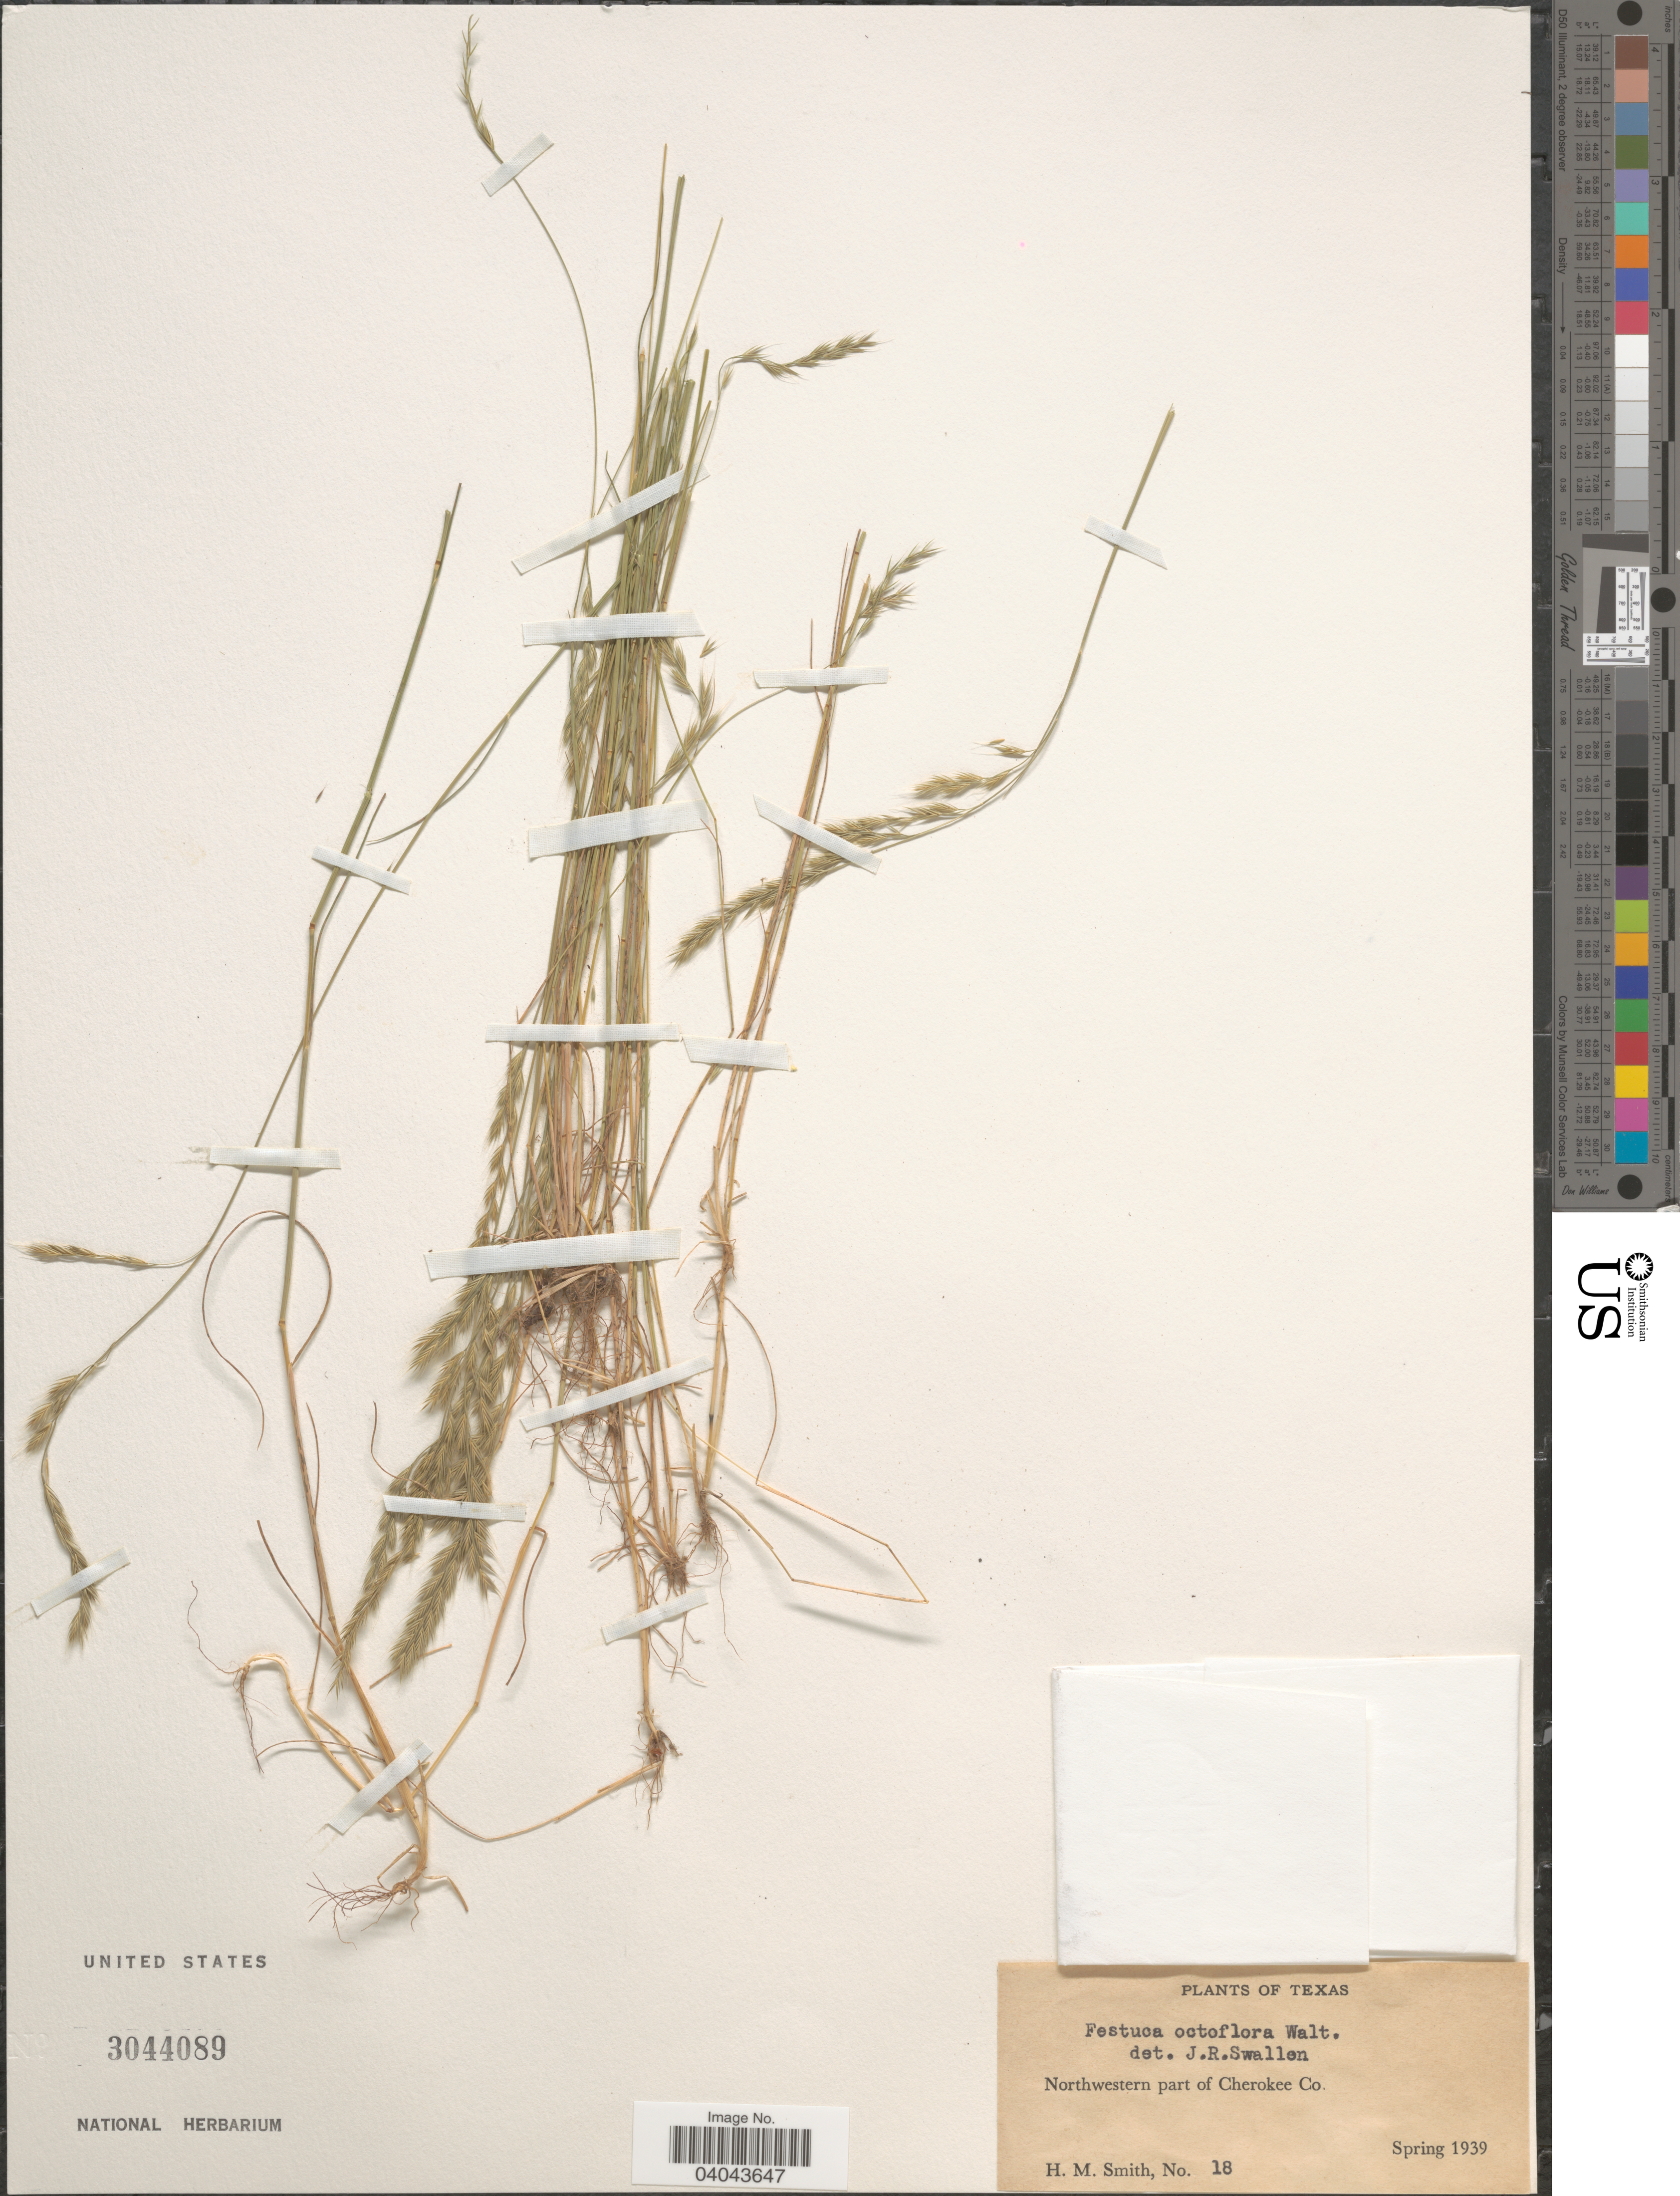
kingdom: Plantae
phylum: Tracheophyta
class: Liliopsida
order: Poales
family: Poaceae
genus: Festuca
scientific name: Festuca octoflora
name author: Walter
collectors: H. M. Smith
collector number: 18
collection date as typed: Spring 1939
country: United States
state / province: Texas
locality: Northwestern part of Cherokee Co.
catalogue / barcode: US 3044089